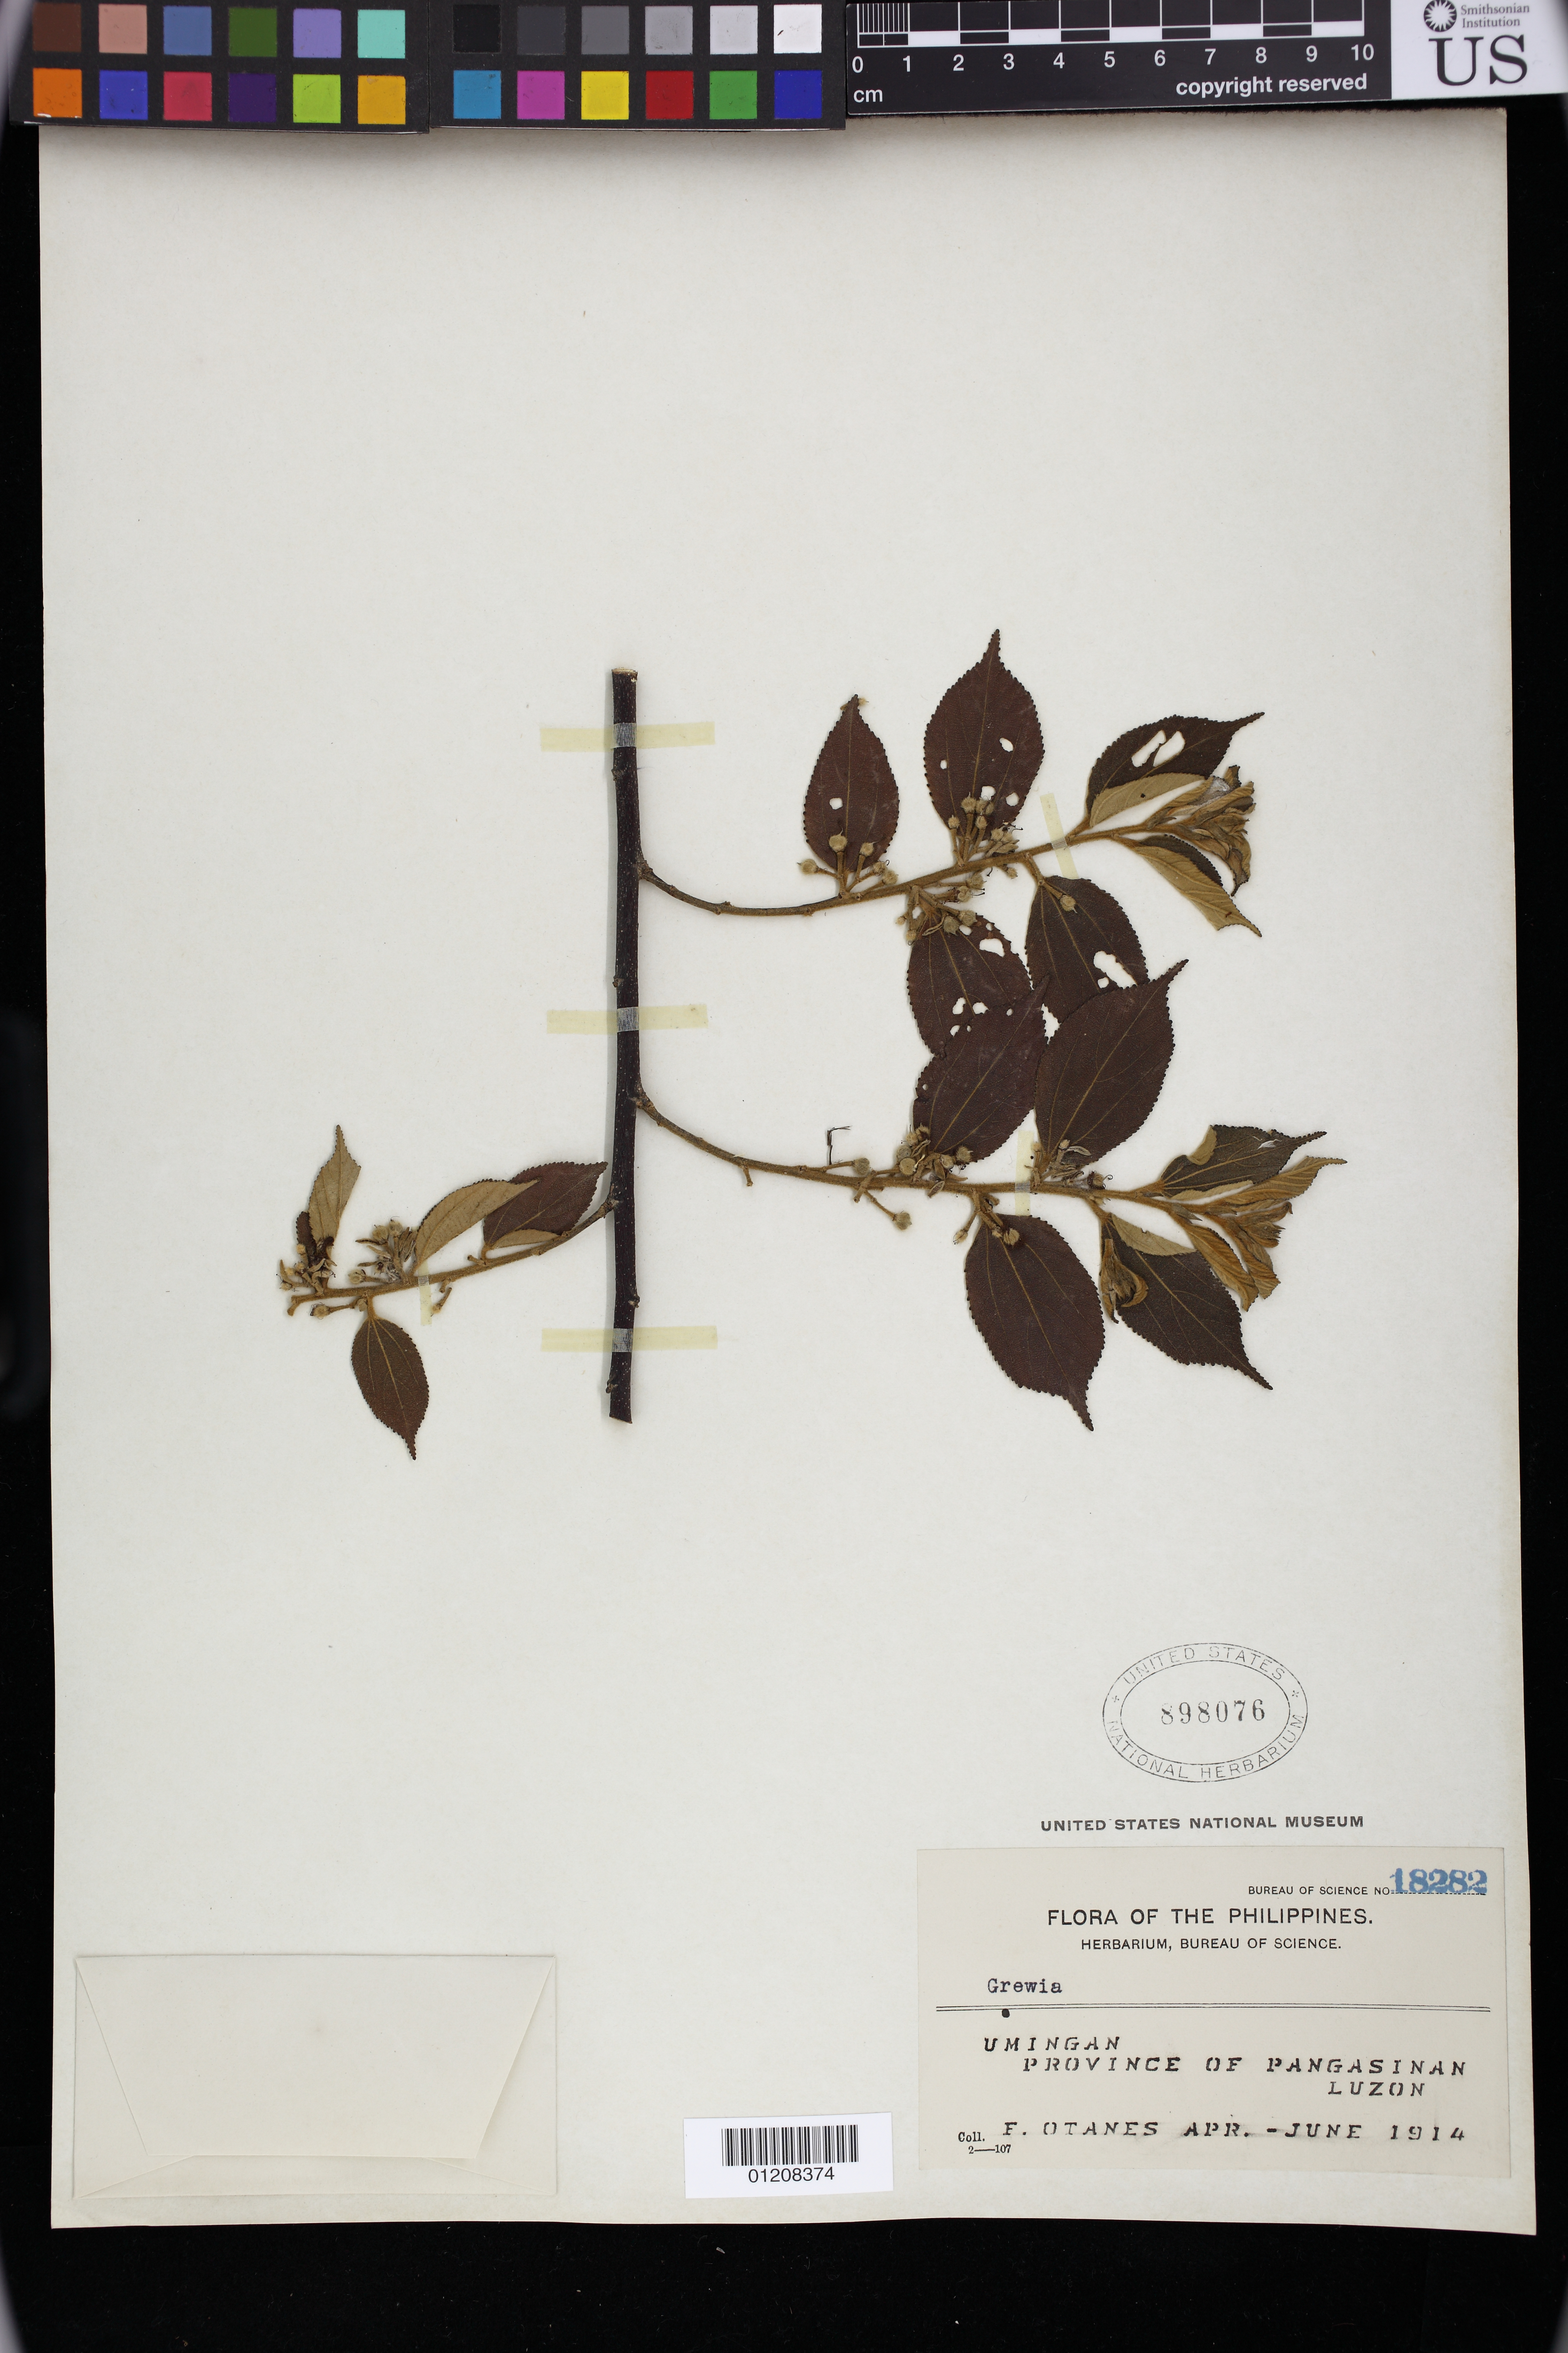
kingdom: Plantae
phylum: Tracheophyta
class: Magnoliopsida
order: Malvales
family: Malvaceae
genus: Grewia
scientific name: Grewia sp.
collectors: F. Otanes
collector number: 18282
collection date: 1914-04/1914-06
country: Philippines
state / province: Ilocos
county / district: Pangasinan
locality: Umingan Province of Pangasinan Luzon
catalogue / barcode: US 898076